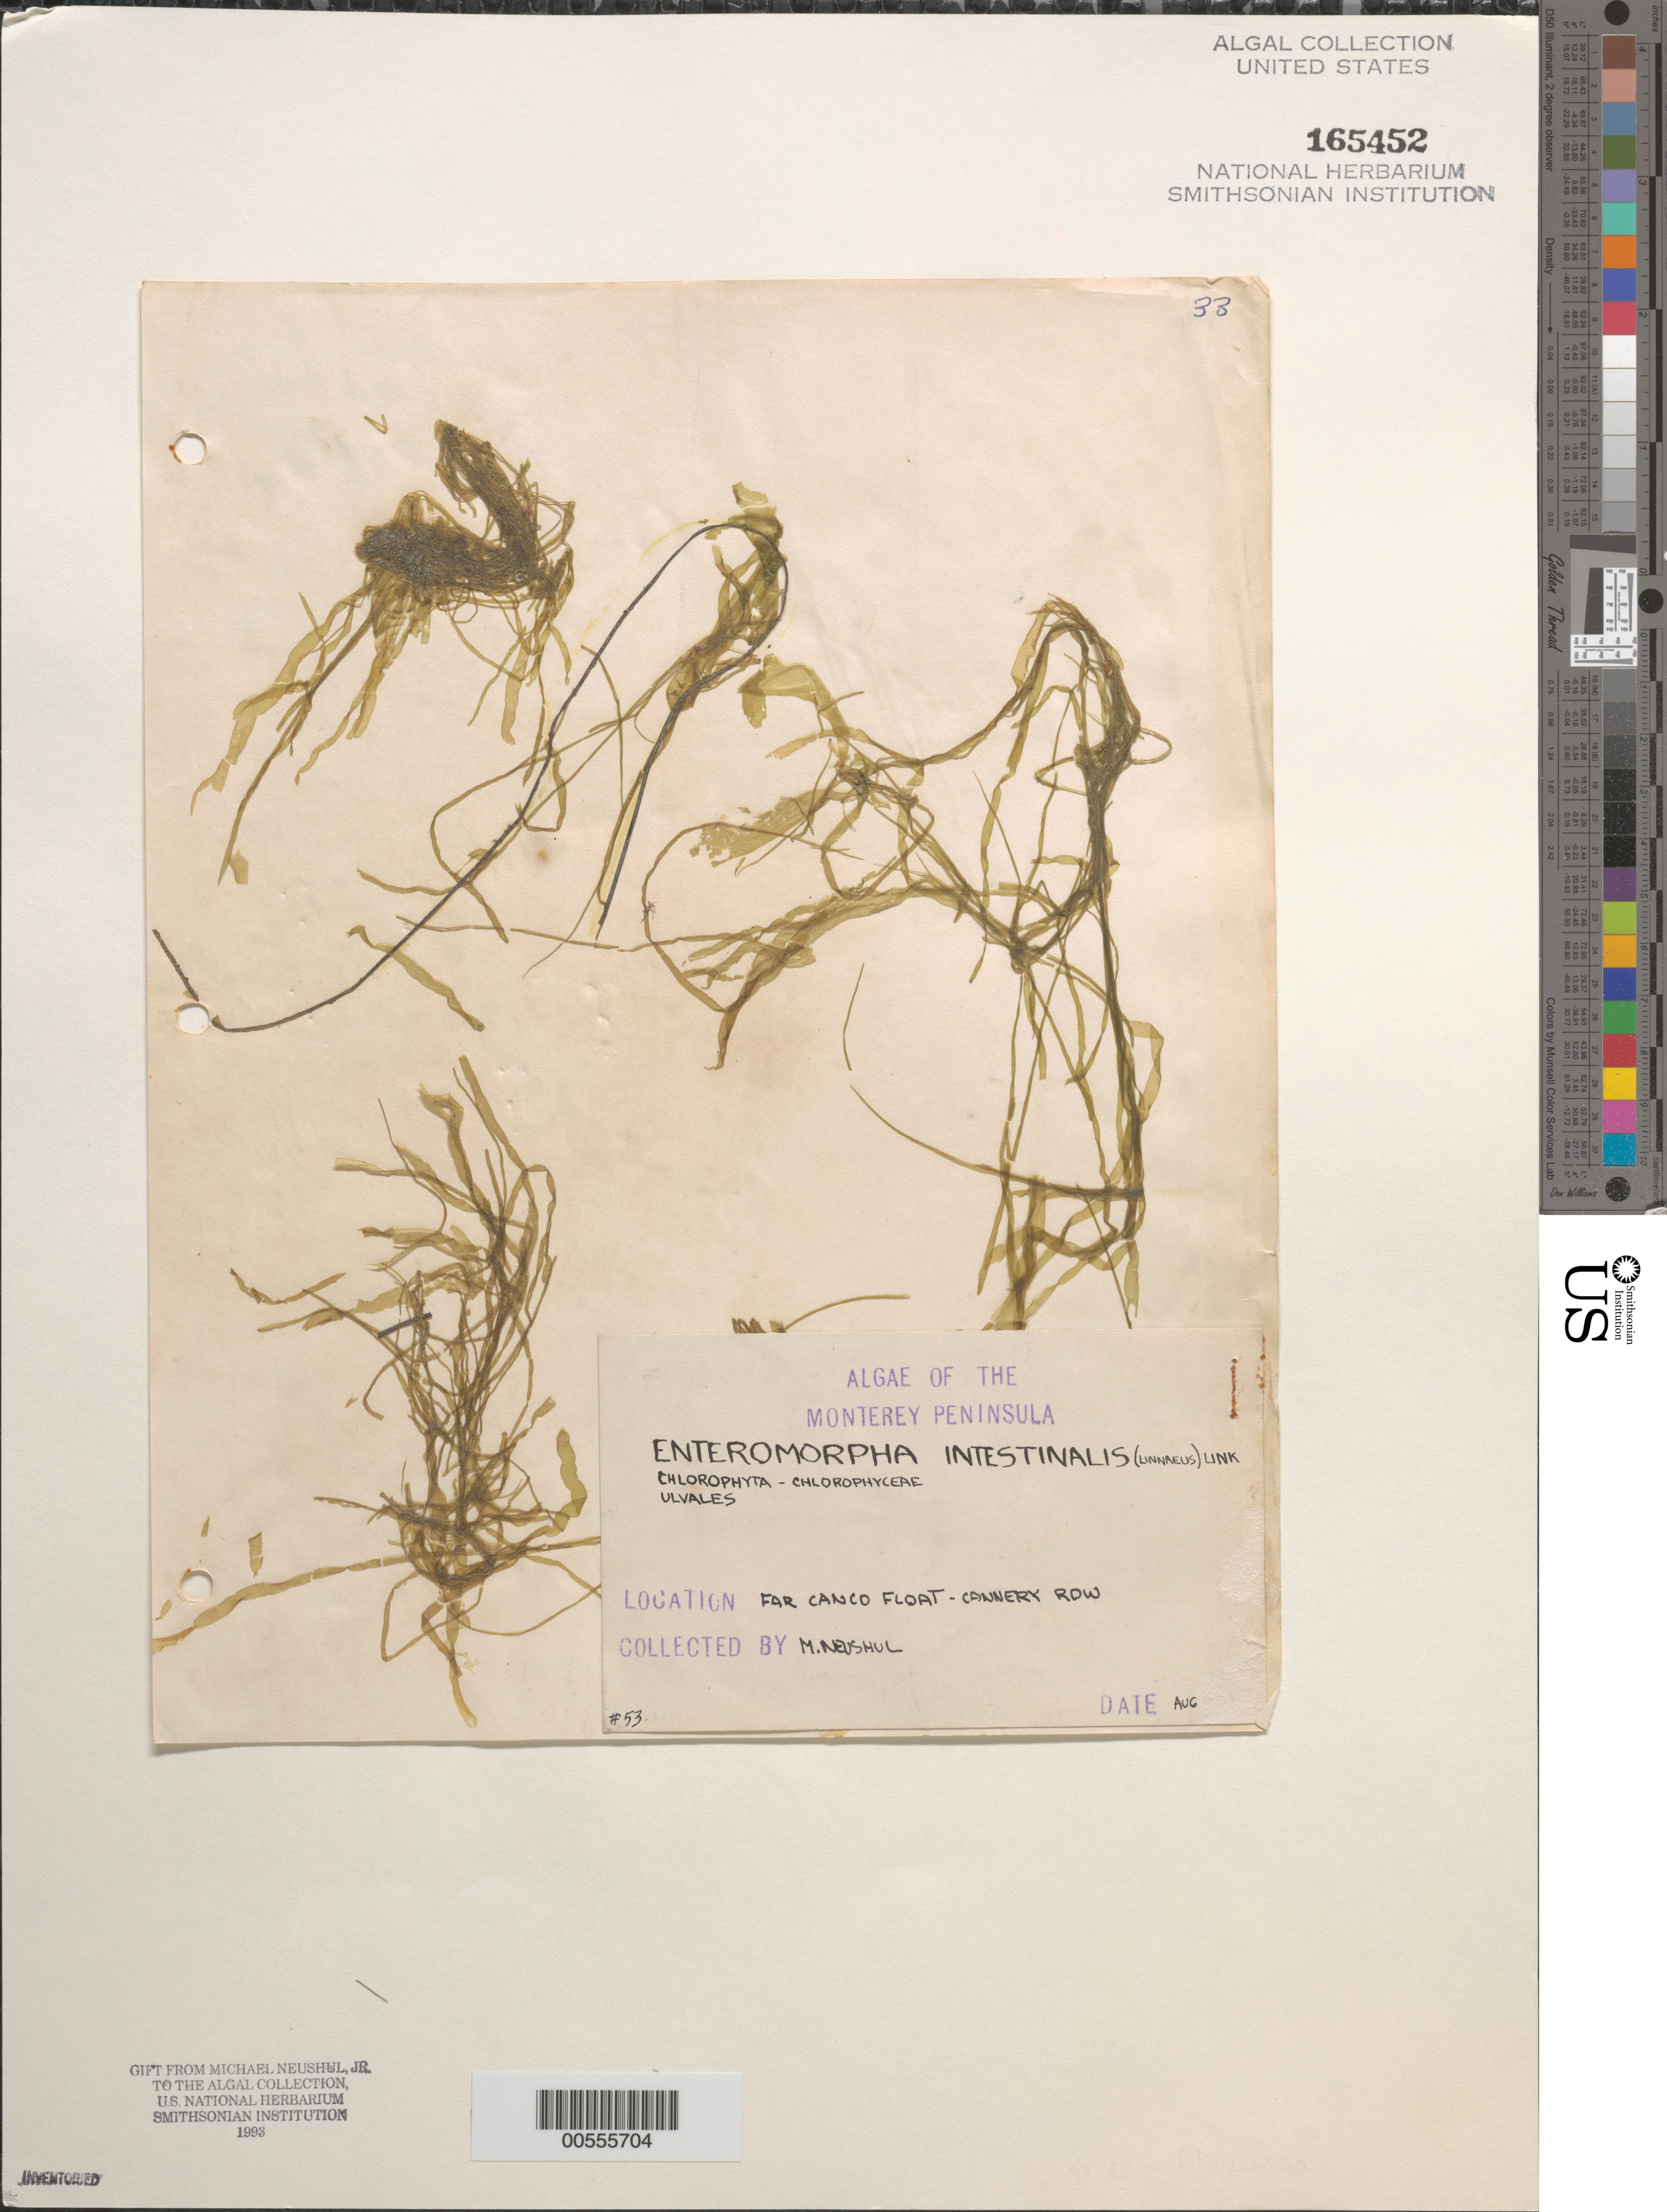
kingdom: Plantae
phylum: Chlorophyta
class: Ulvophyceae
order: Ulvales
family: Ulvaceae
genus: Ulva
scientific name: Ulva intestinalis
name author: L.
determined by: Algae name updating Project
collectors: M. Neushul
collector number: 53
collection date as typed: Aug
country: United States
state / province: California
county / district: Monterey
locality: Cannery Row, Far Canco float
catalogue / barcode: US 165452